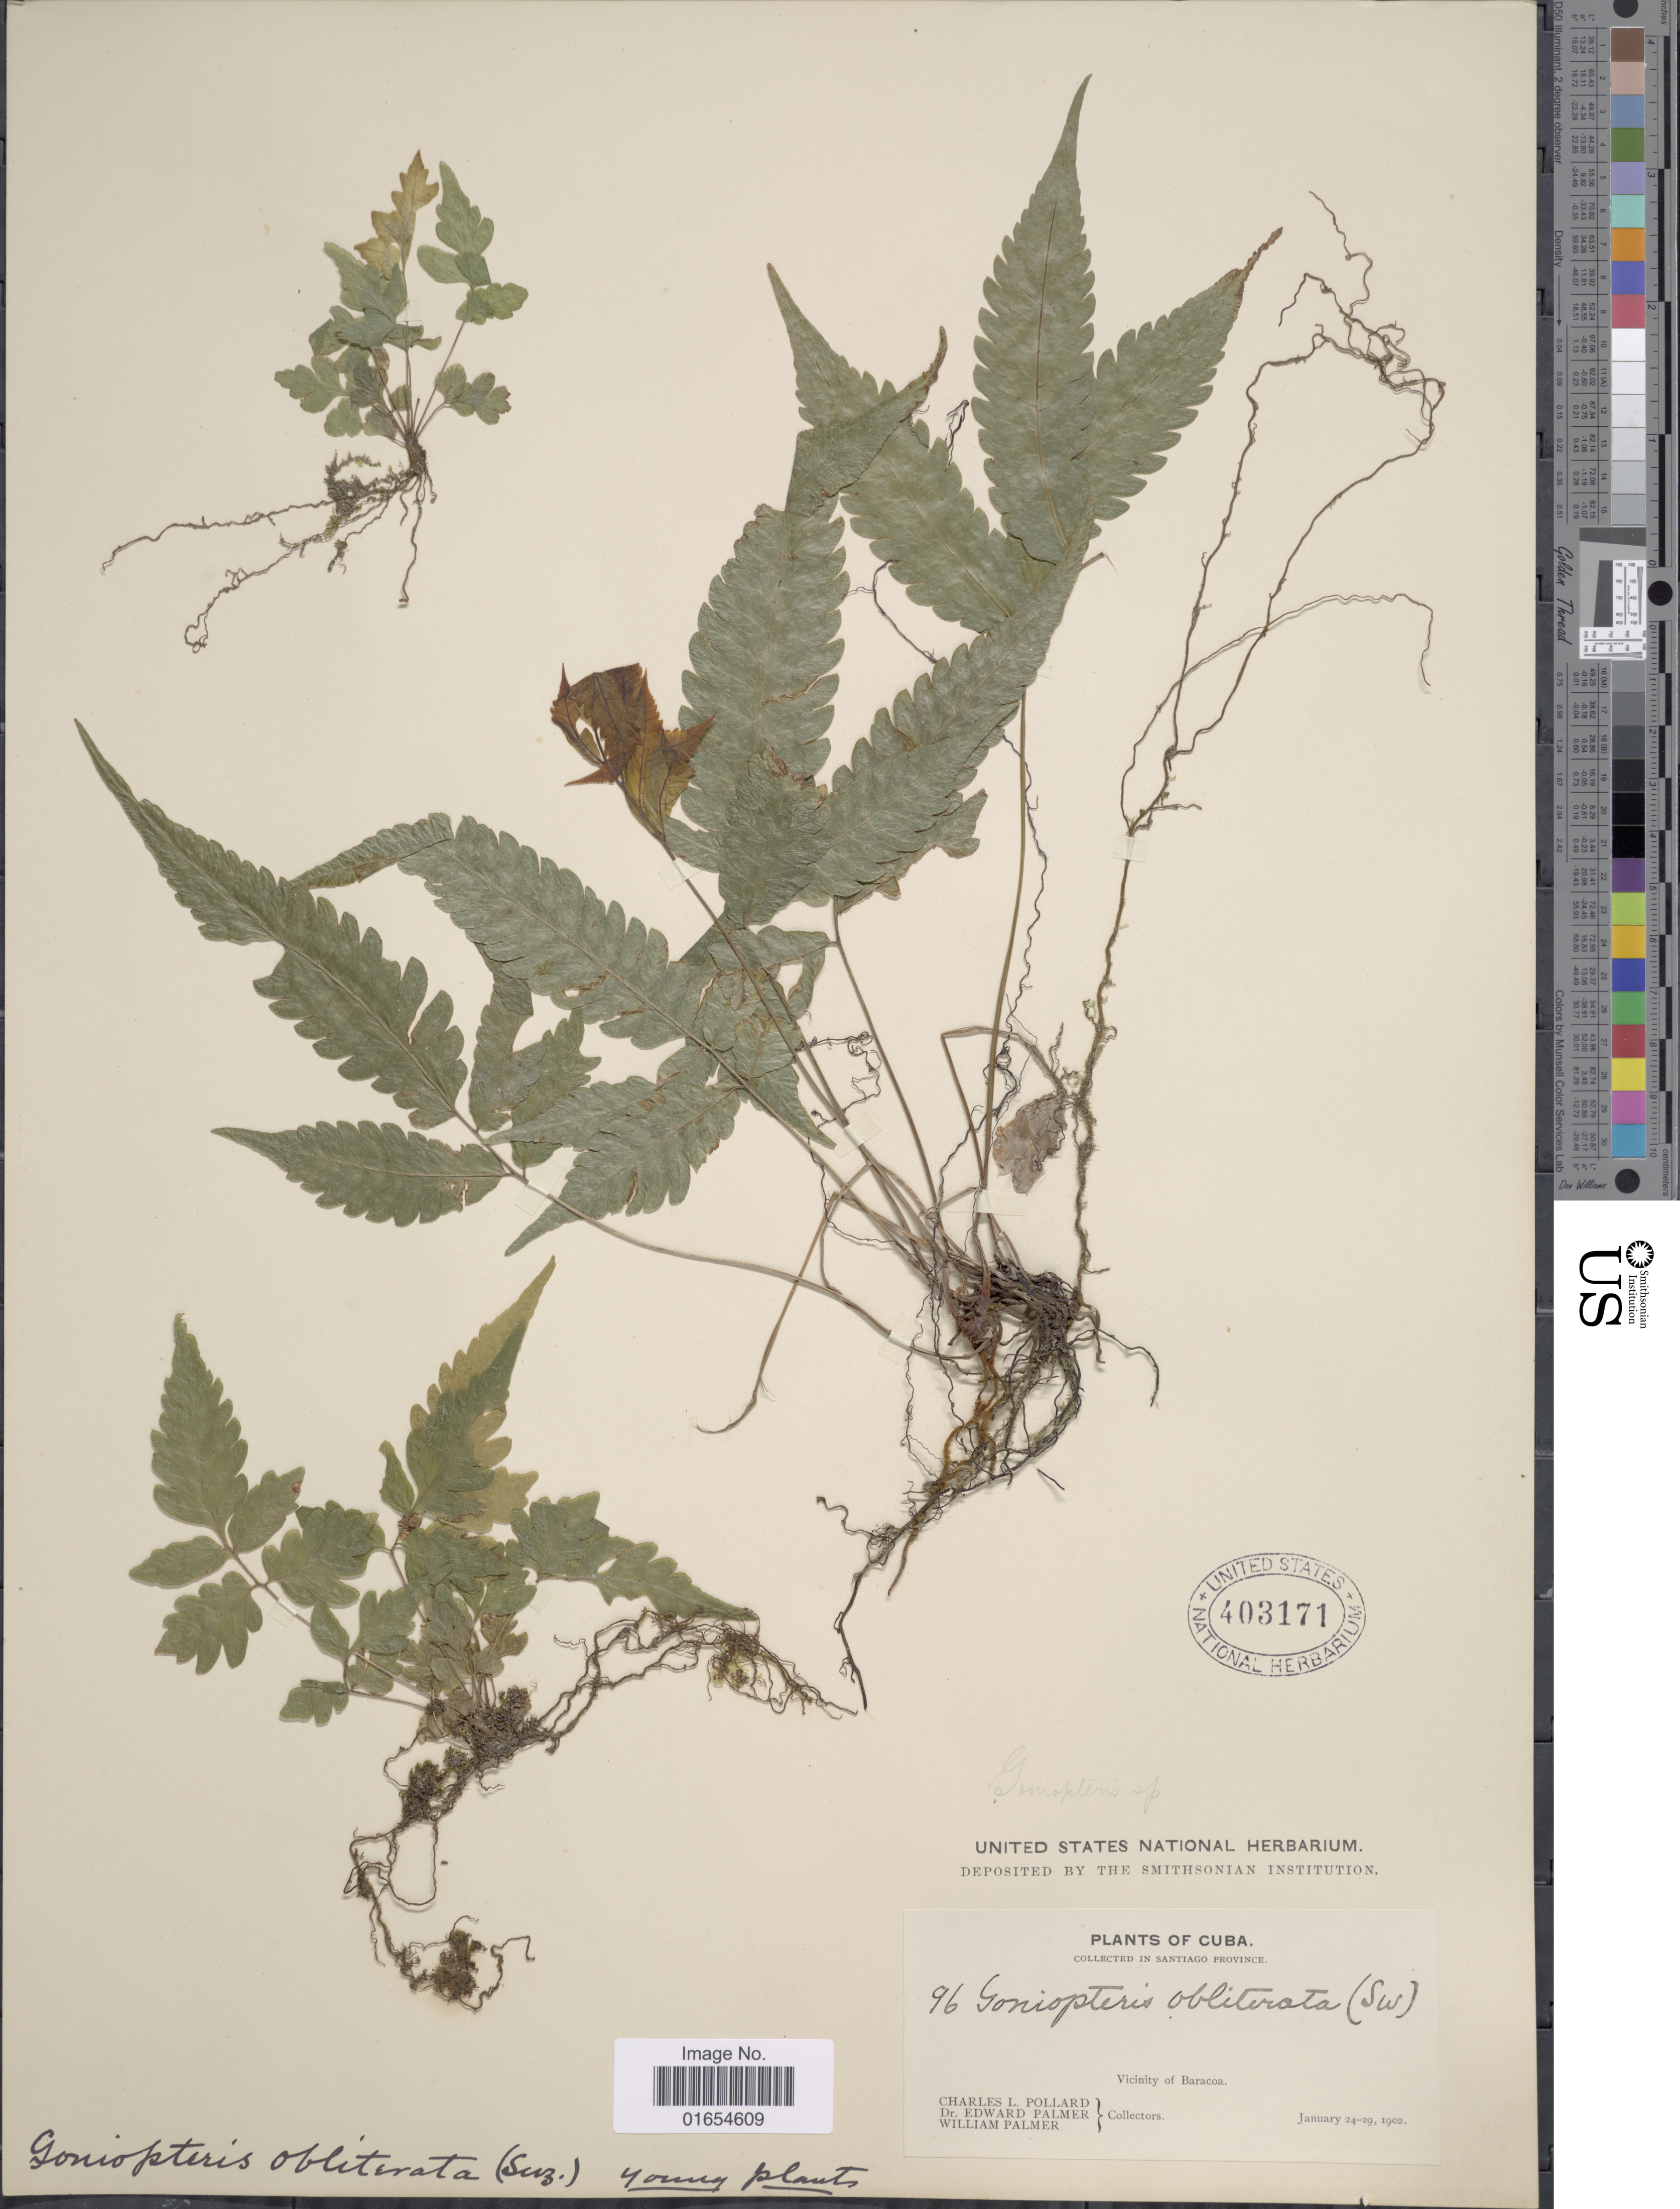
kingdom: Plantae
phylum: Tracheophyta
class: Polypodiopsida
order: Polypodiales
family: Thelypteridaceae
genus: Goniopteris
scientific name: Goniopteris obliterata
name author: (Sw.) C. Presl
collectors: C. L. Pollard, E. Palmer & W. Palmer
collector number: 96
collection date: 1902-01-24/1902-01-29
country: Cuba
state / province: Santiago de Cuba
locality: Vicinity of Baracoa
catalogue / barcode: US 403171